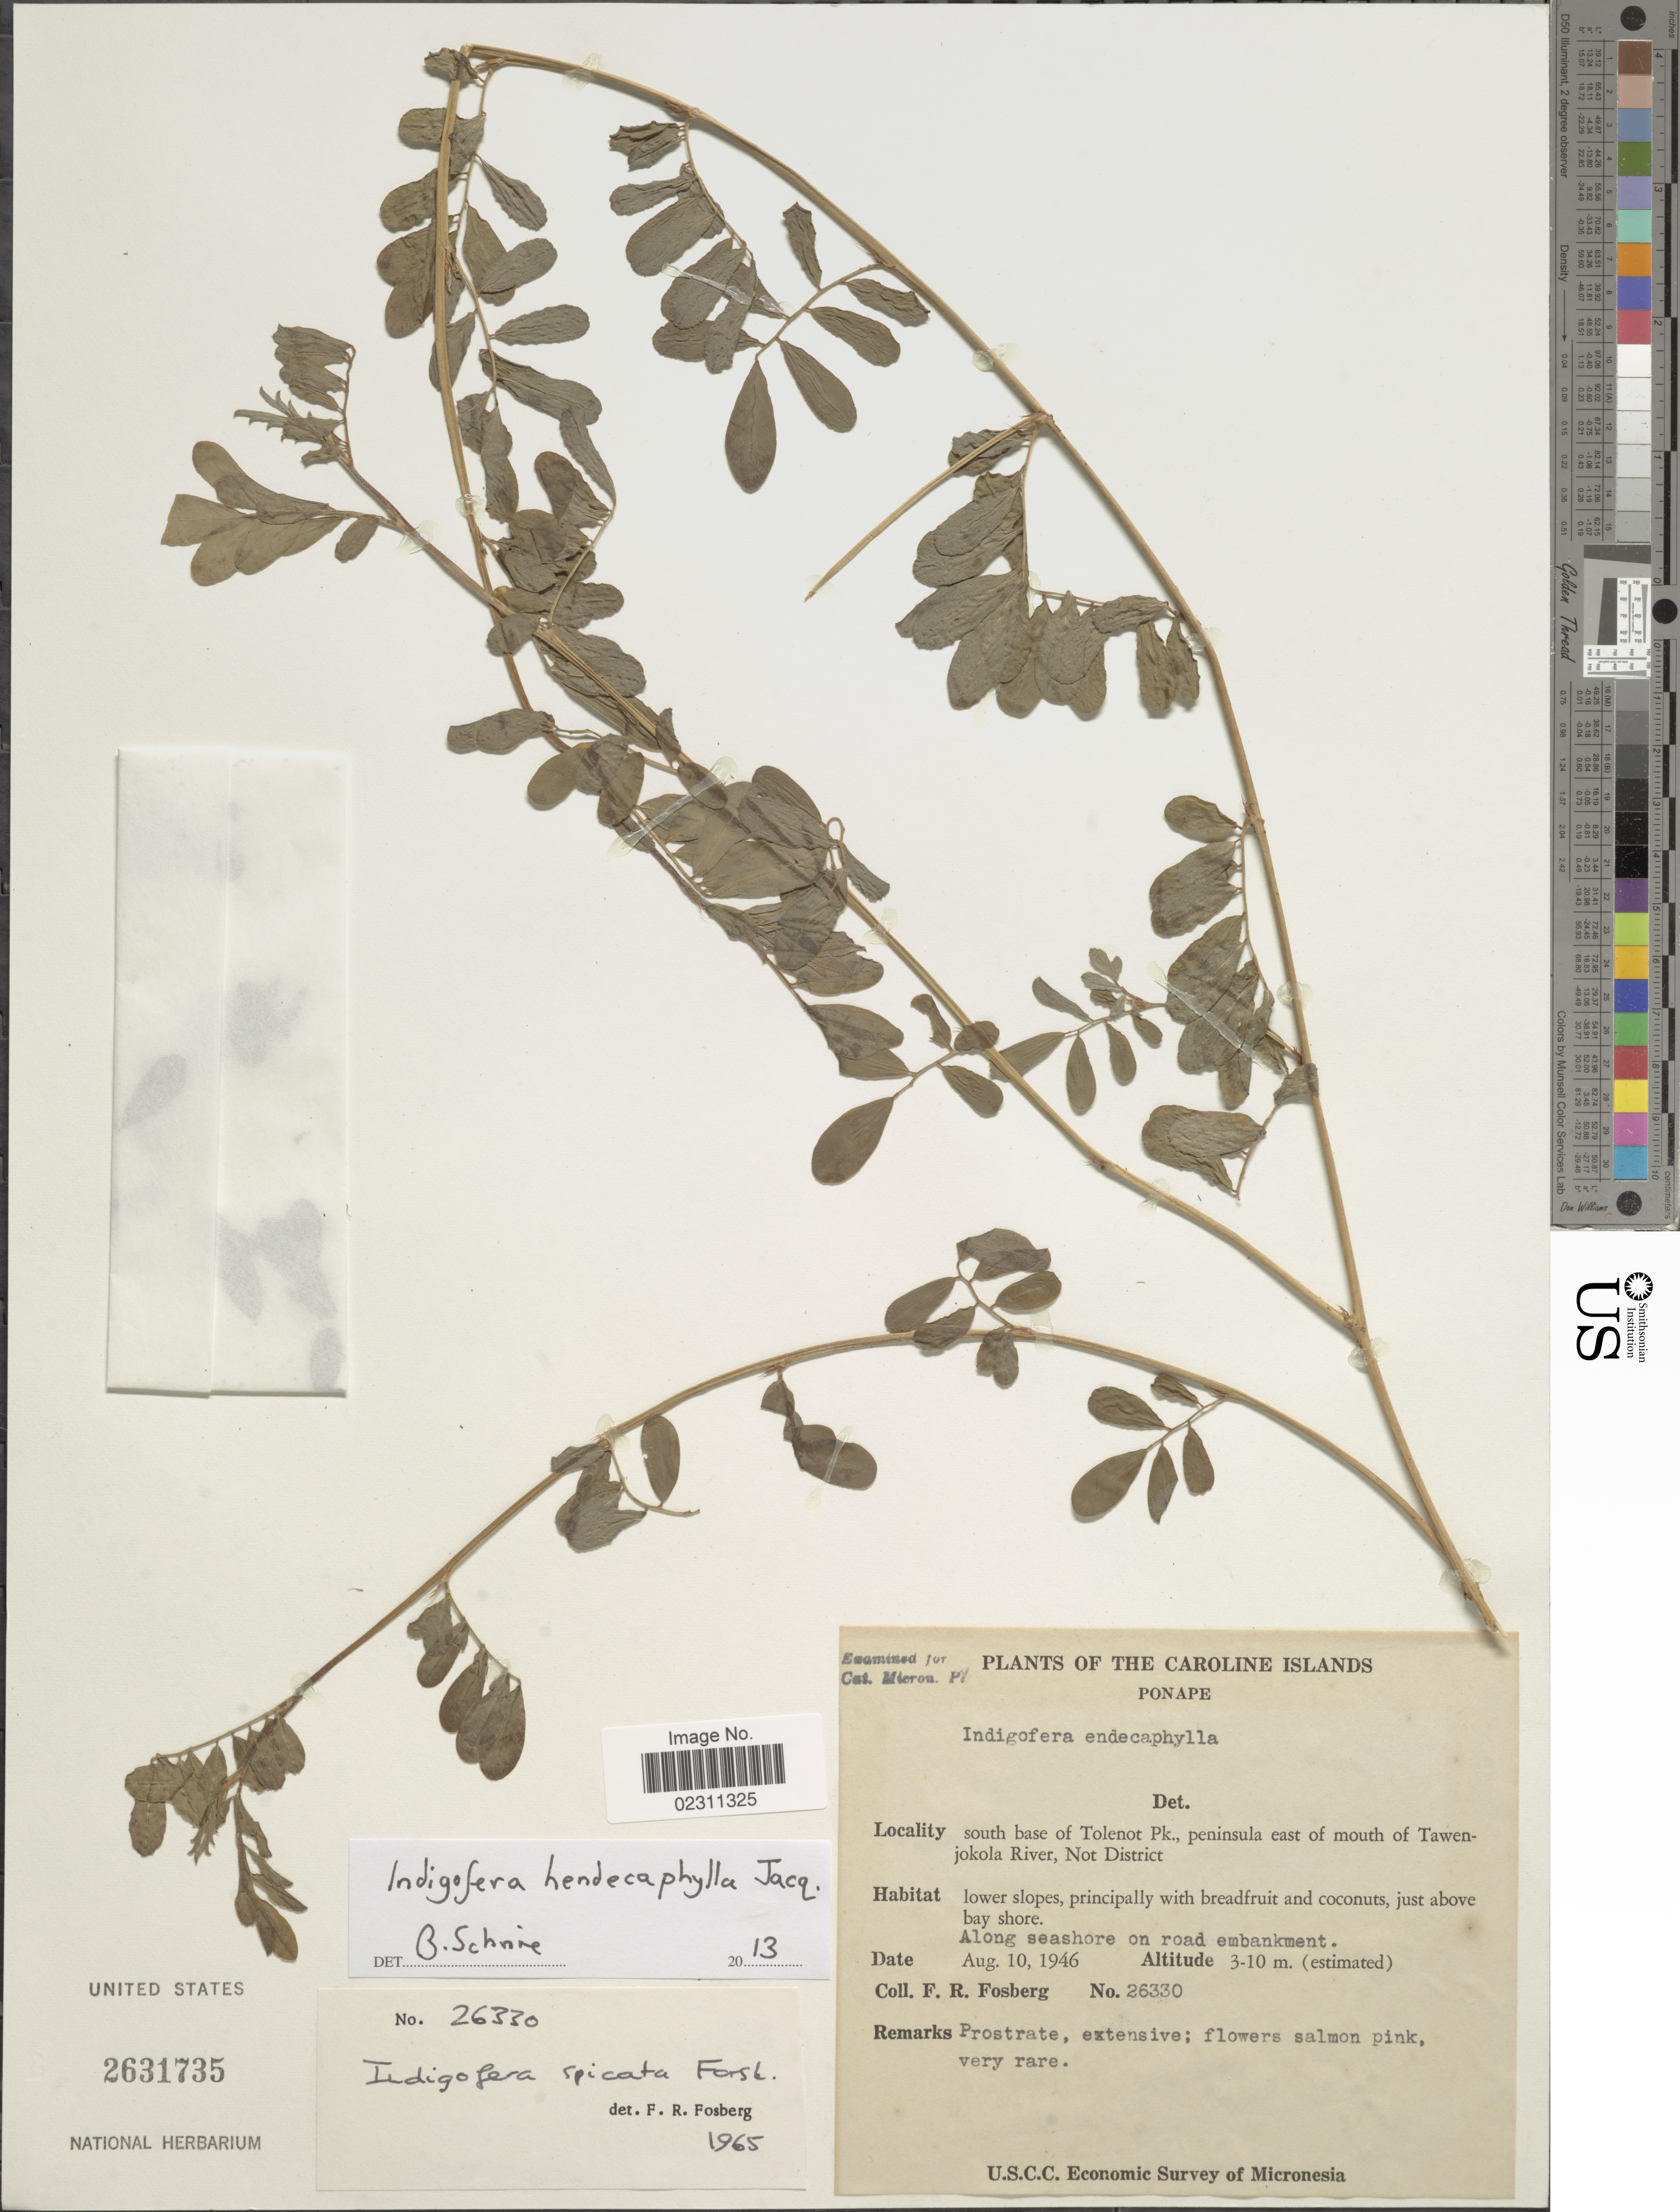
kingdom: Plantae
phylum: Tracheophyta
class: Magnoliopsida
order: Fabales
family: Fabaceae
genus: Indigofera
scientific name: Indigofera hendecaphylla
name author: Jacq.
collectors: F. R. Fosberg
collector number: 26330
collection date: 1946-08-10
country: Micronesia, Federated States of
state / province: Pohnpei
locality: Caroline Islands. Ponape. South base of Tolenot Pk., peninsula east of mouth of Tawenjokola River, Not District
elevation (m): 3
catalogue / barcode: US 2631735